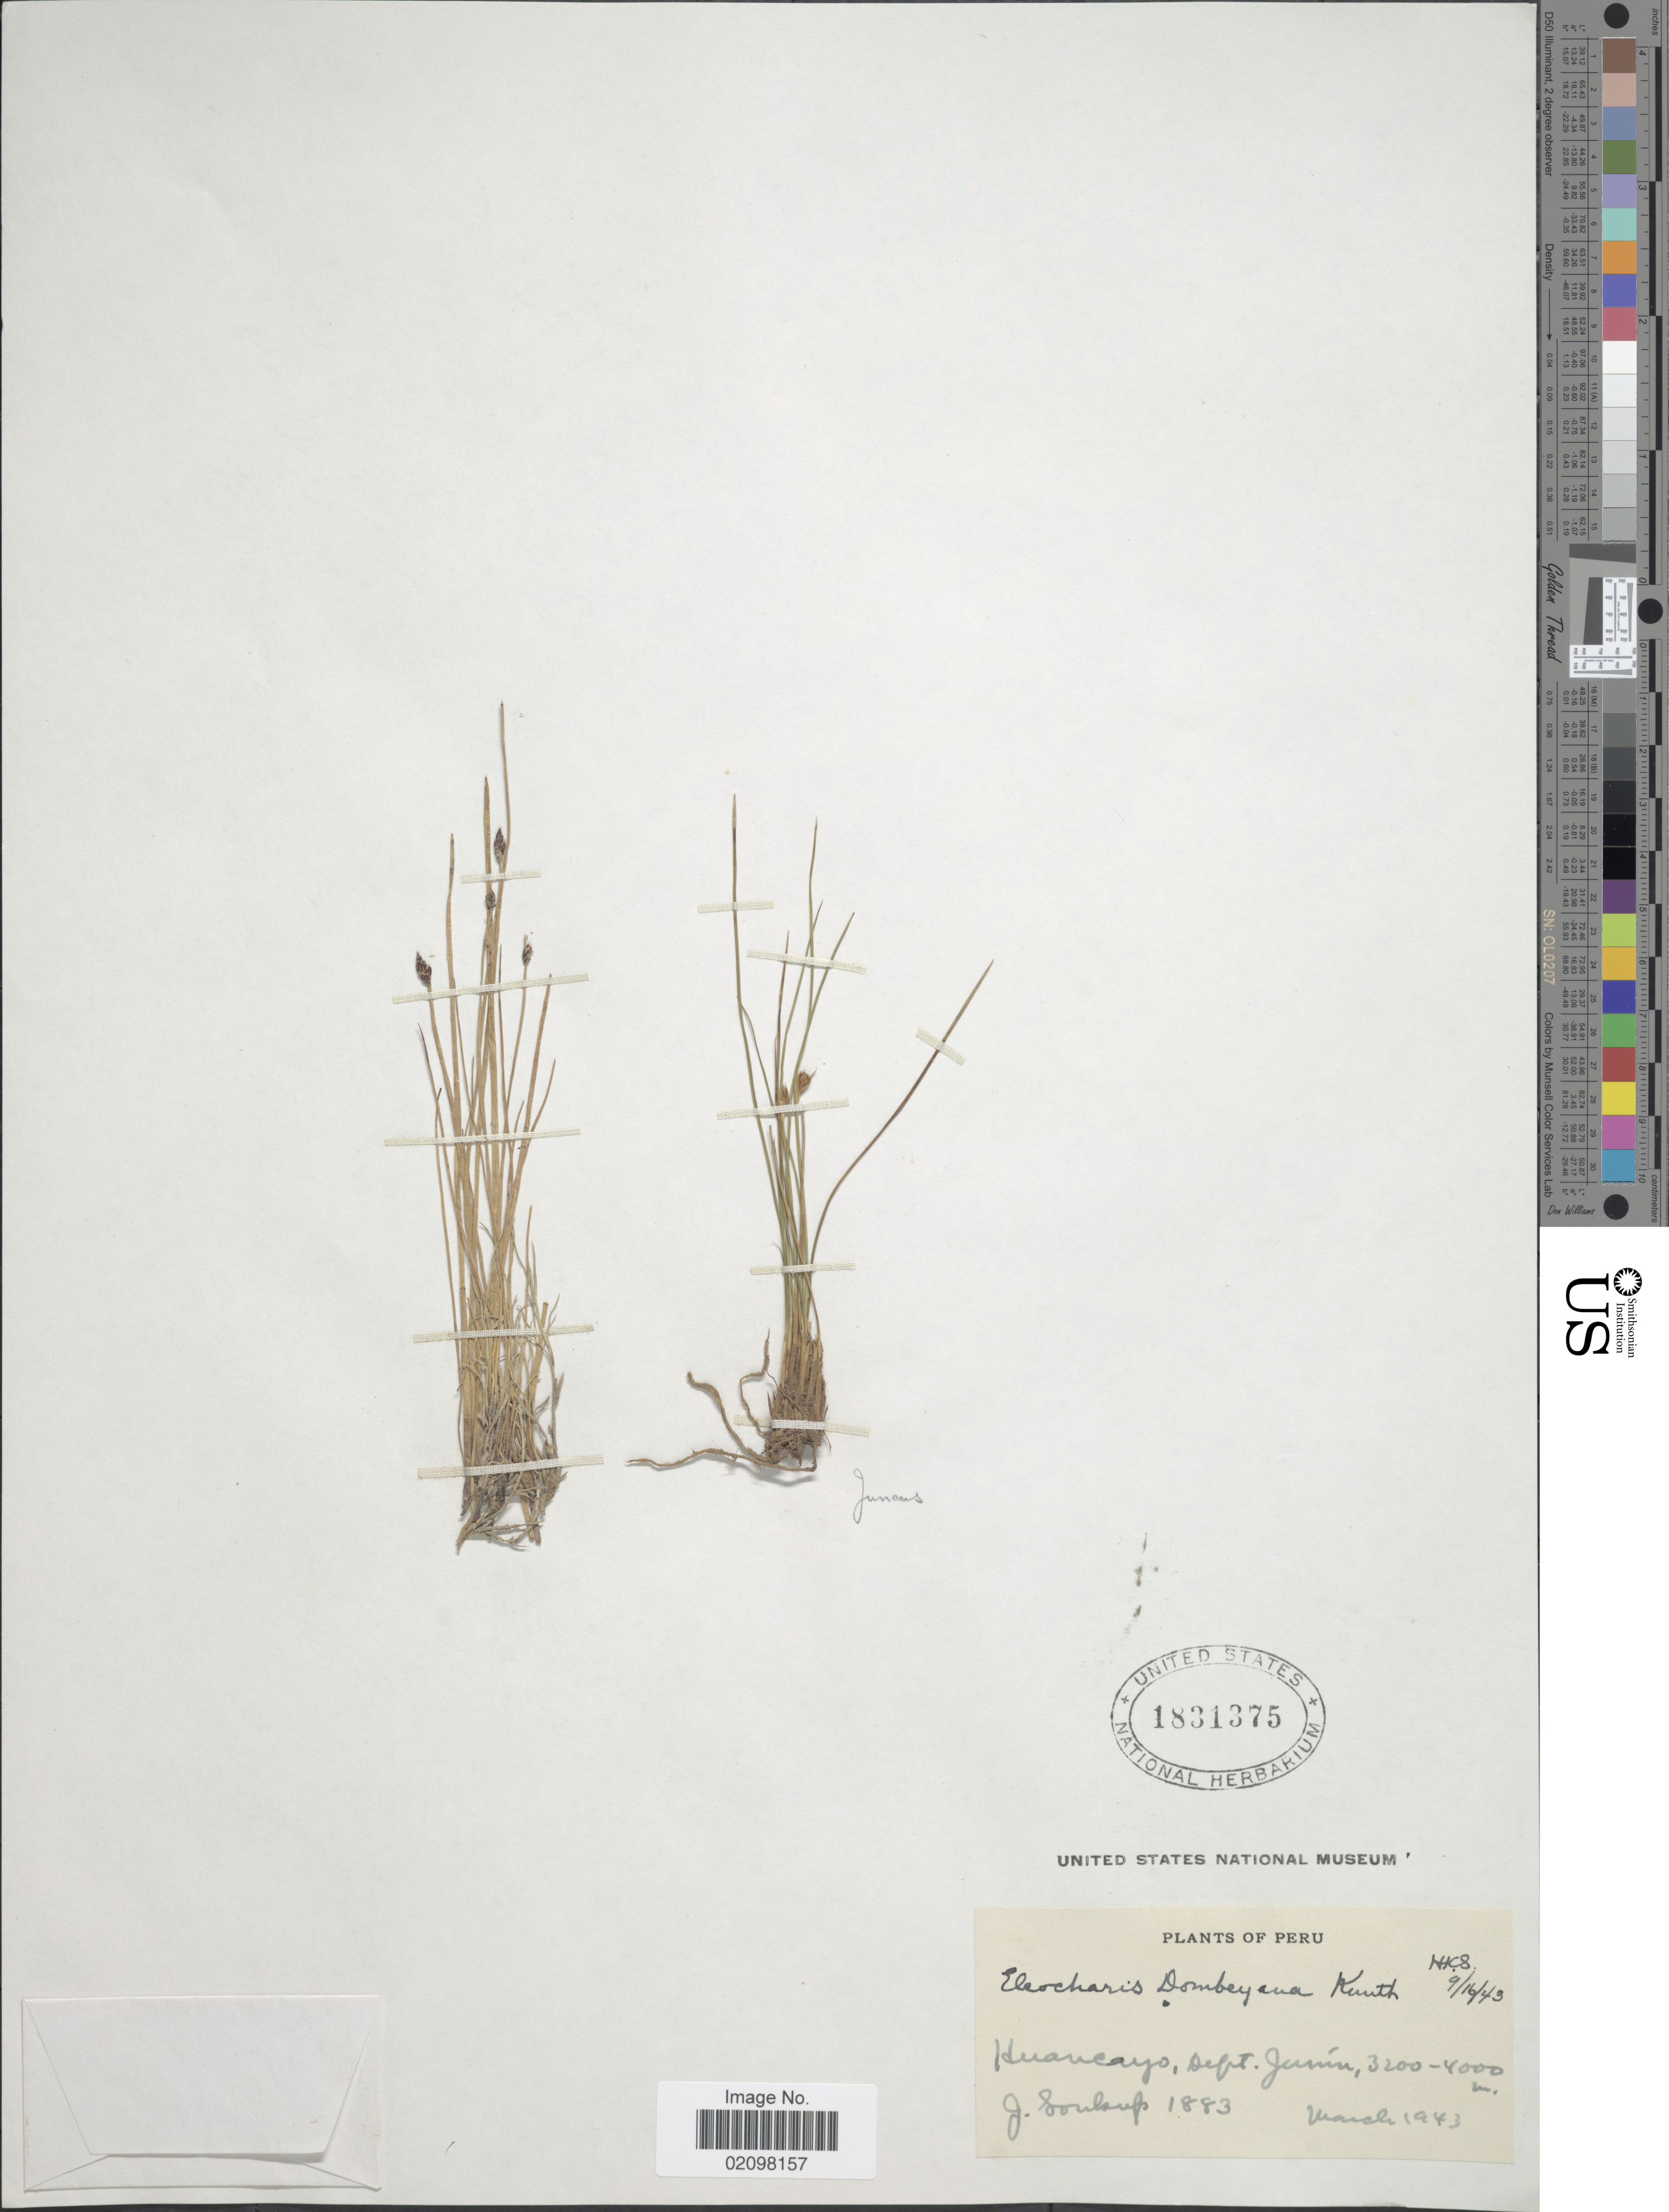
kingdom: Plantae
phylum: Tracheophyta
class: Liliopsida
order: Poales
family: Cyperaceae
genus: Eleocharis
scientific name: Eleocharis dombeyana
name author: Kunth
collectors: J. Soukup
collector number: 1883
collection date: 1943-03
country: Peru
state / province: Junín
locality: Huancayo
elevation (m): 3200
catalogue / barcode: US 1831375